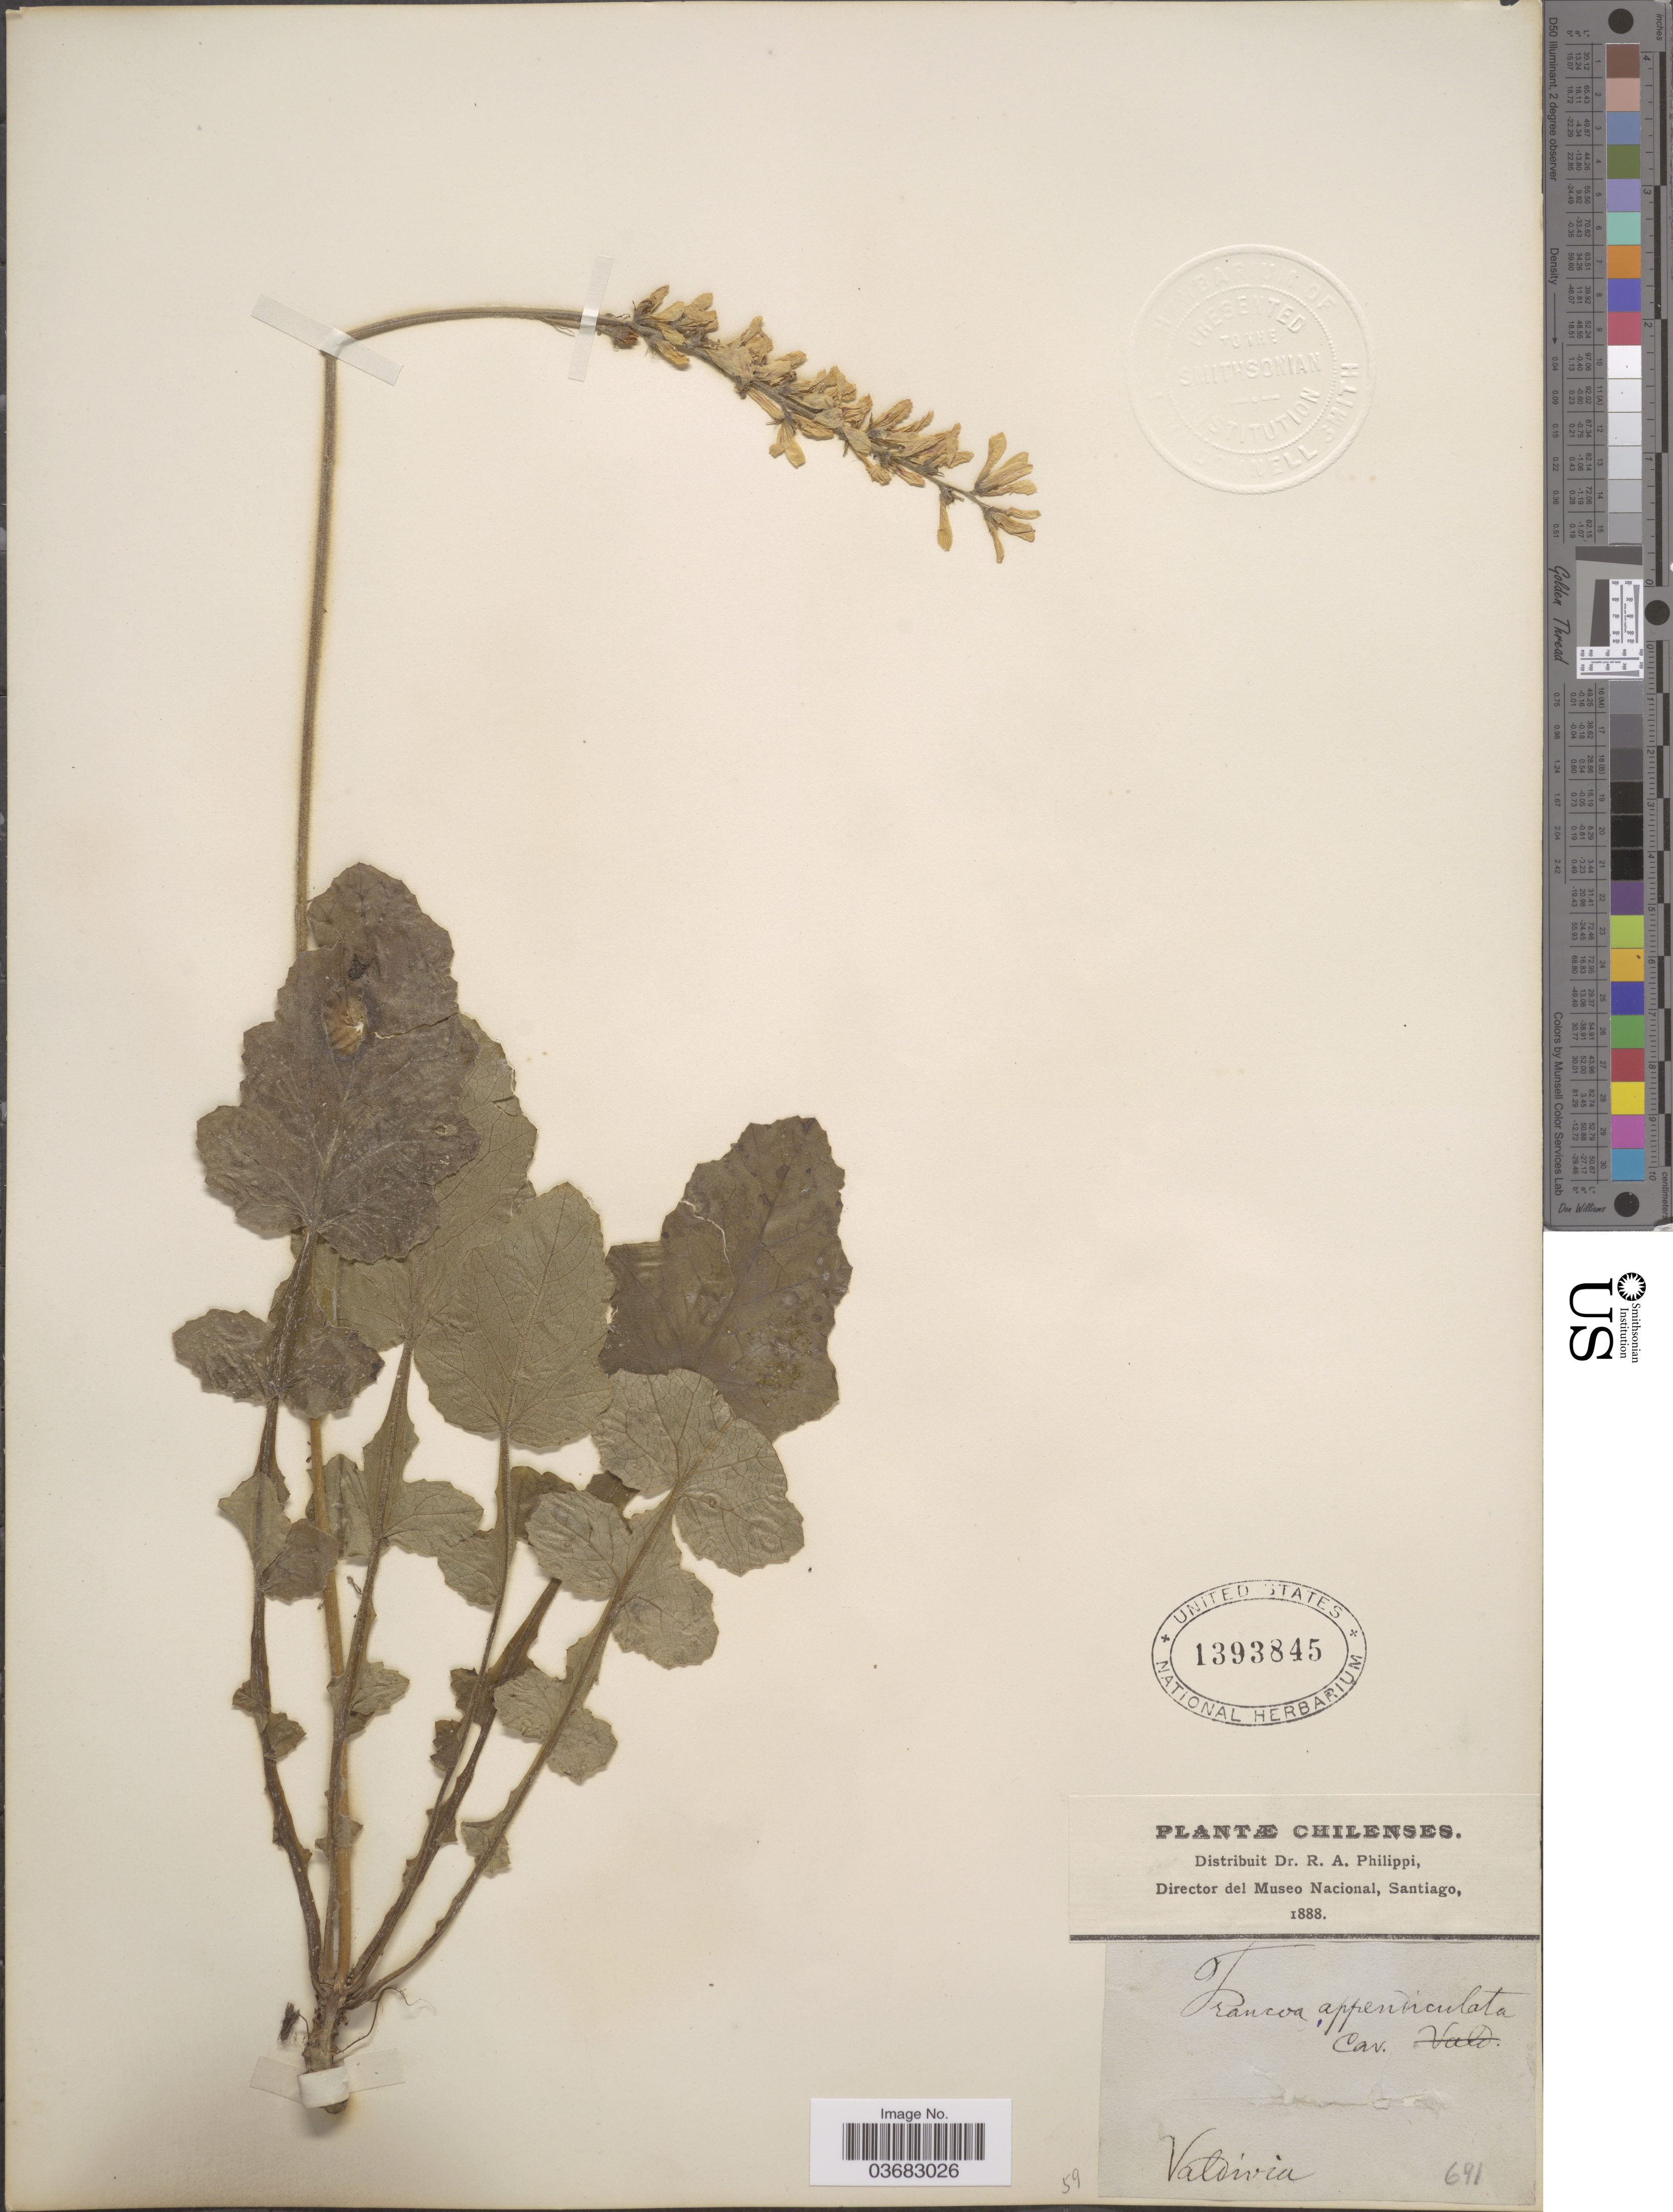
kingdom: Plantae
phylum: Tracheophyta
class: Magnoliopsida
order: Geraniales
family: Francoaceae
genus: Francoa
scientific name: Francoa appendiculata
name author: Cav.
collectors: ex. herb. R.A. Philippi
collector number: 691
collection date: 1888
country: Chile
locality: Valdivia.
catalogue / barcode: US 1393845